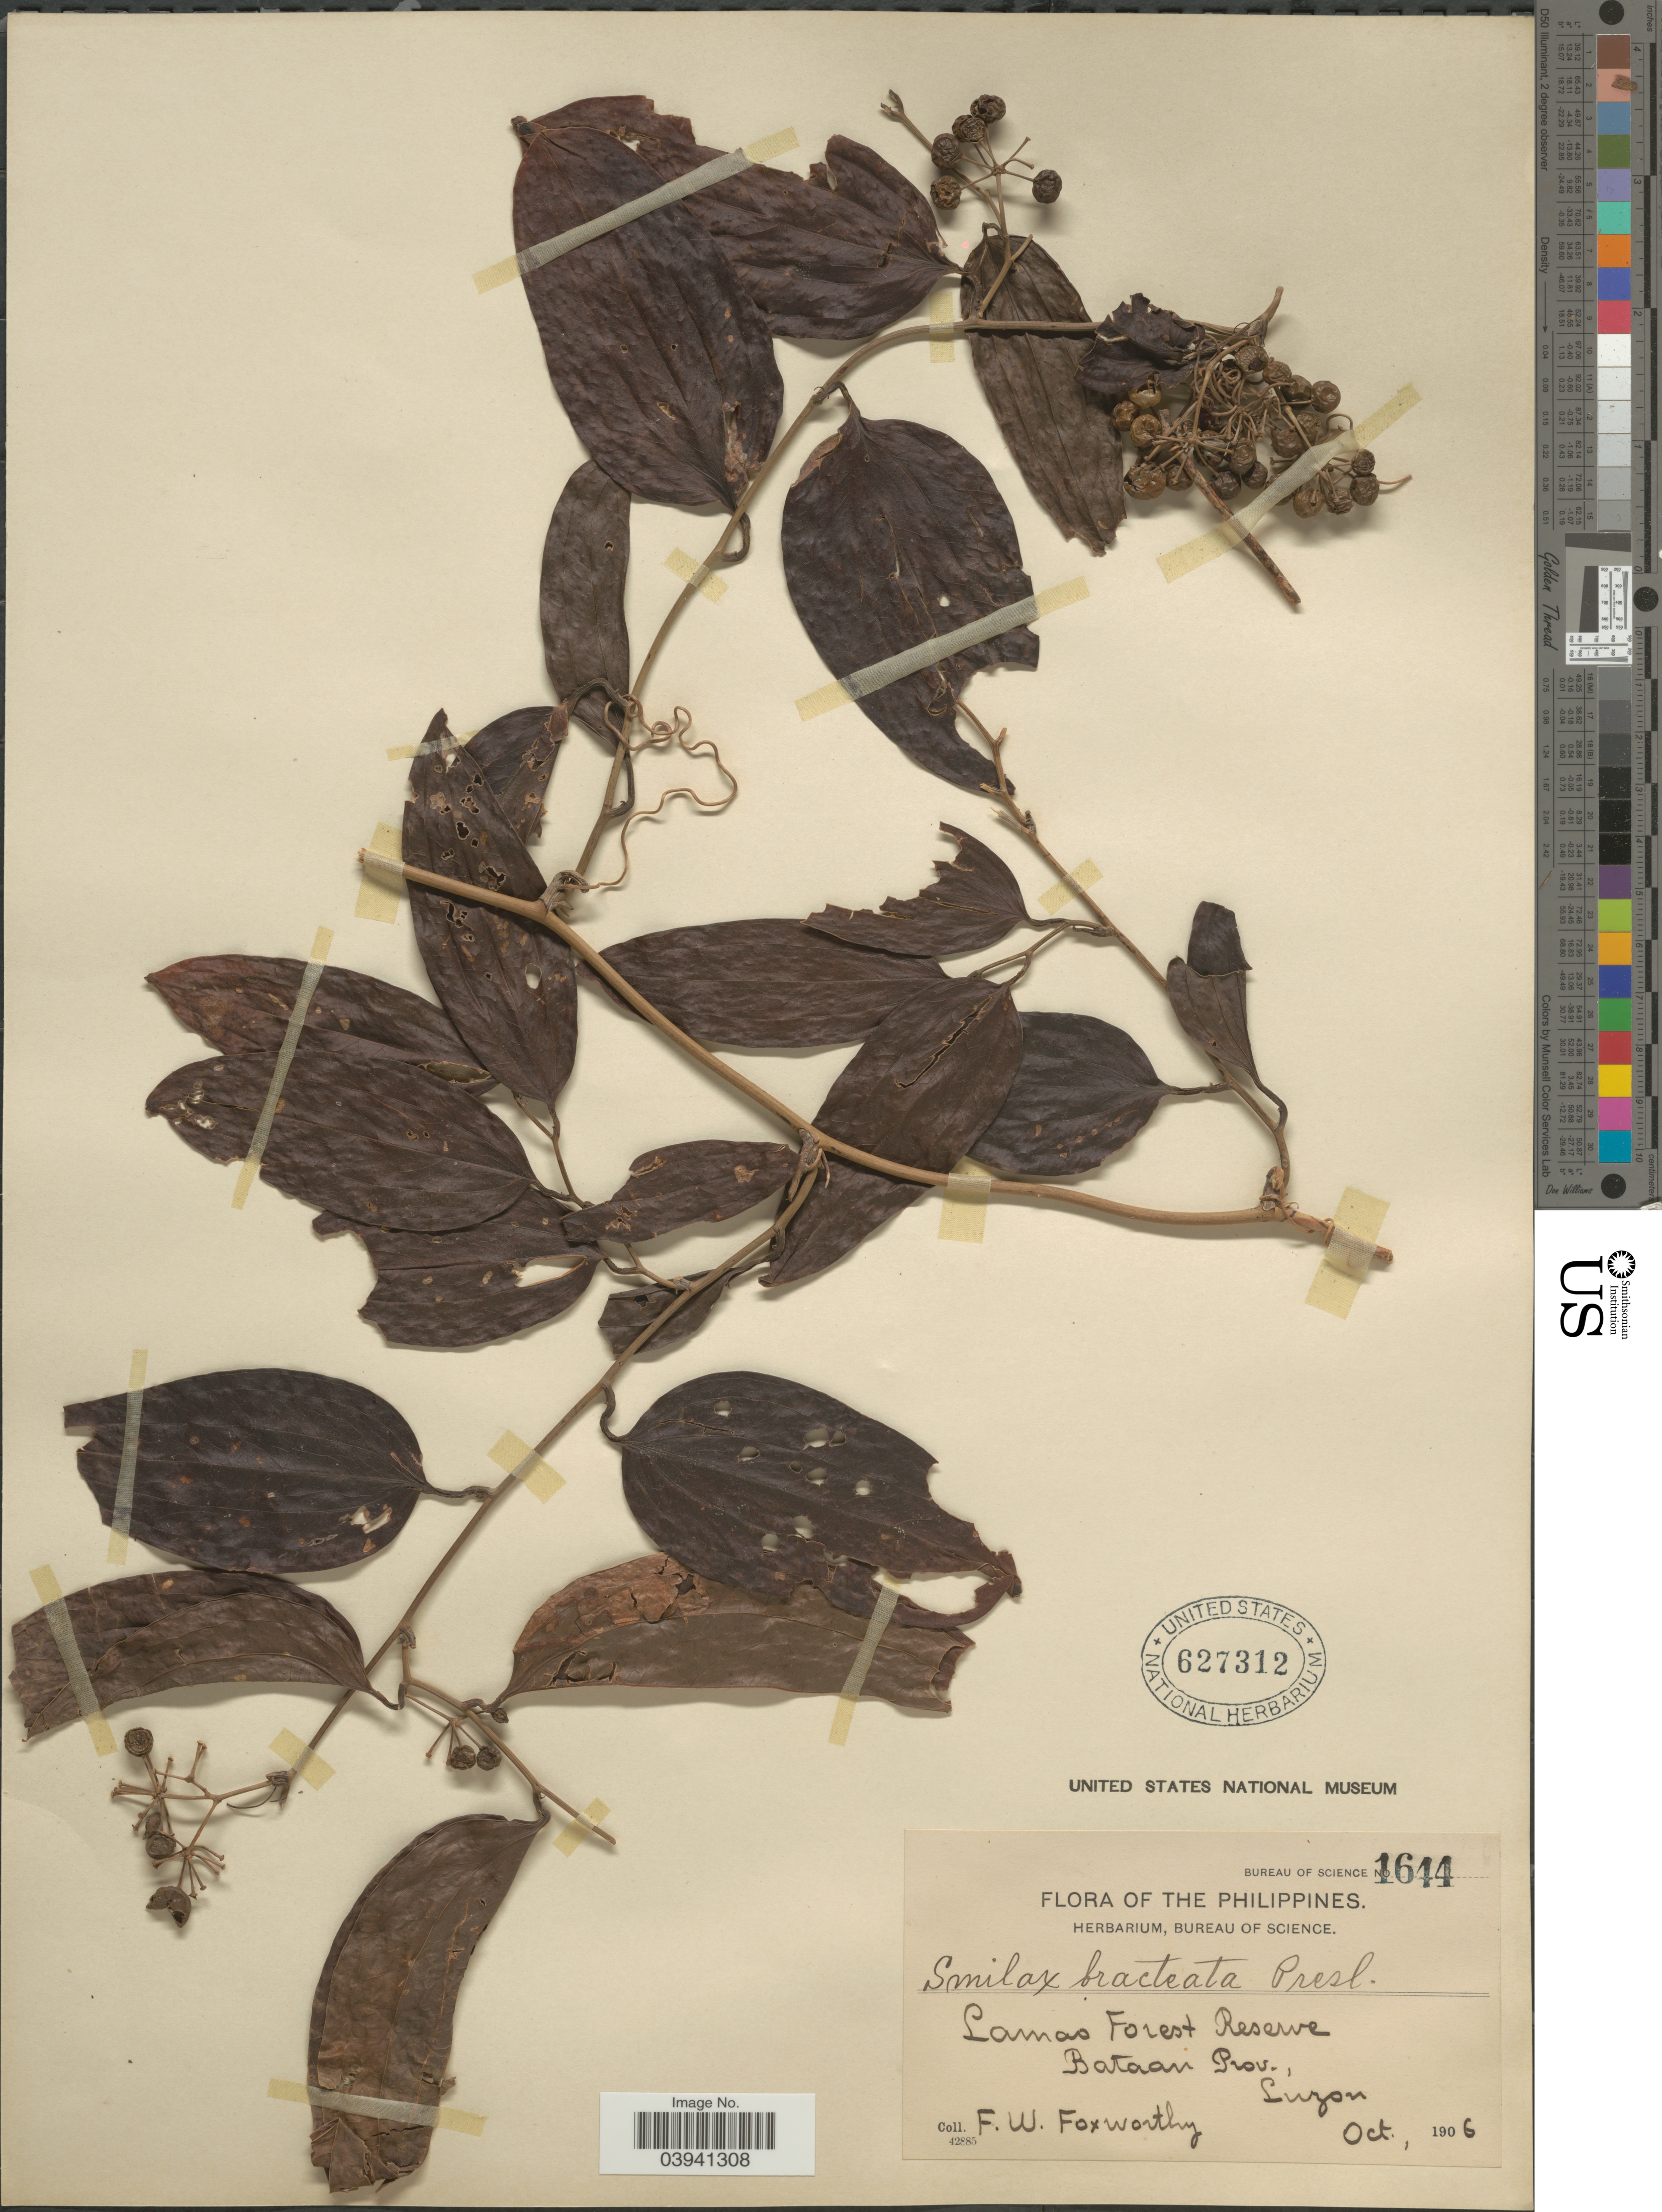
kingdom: Plantae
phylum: Tracheophyta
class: Liliopsida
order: Liliales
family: Smilacaceae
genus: Smilax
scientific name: Smilax bracteata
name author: C. Presl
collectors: F. W. Foxworthy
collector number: Bureau of Science 1644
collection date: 1906-10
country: Philippines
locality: Lamas Forest Reserve. Bataan Prov., Luzon.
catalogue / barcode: US 627312